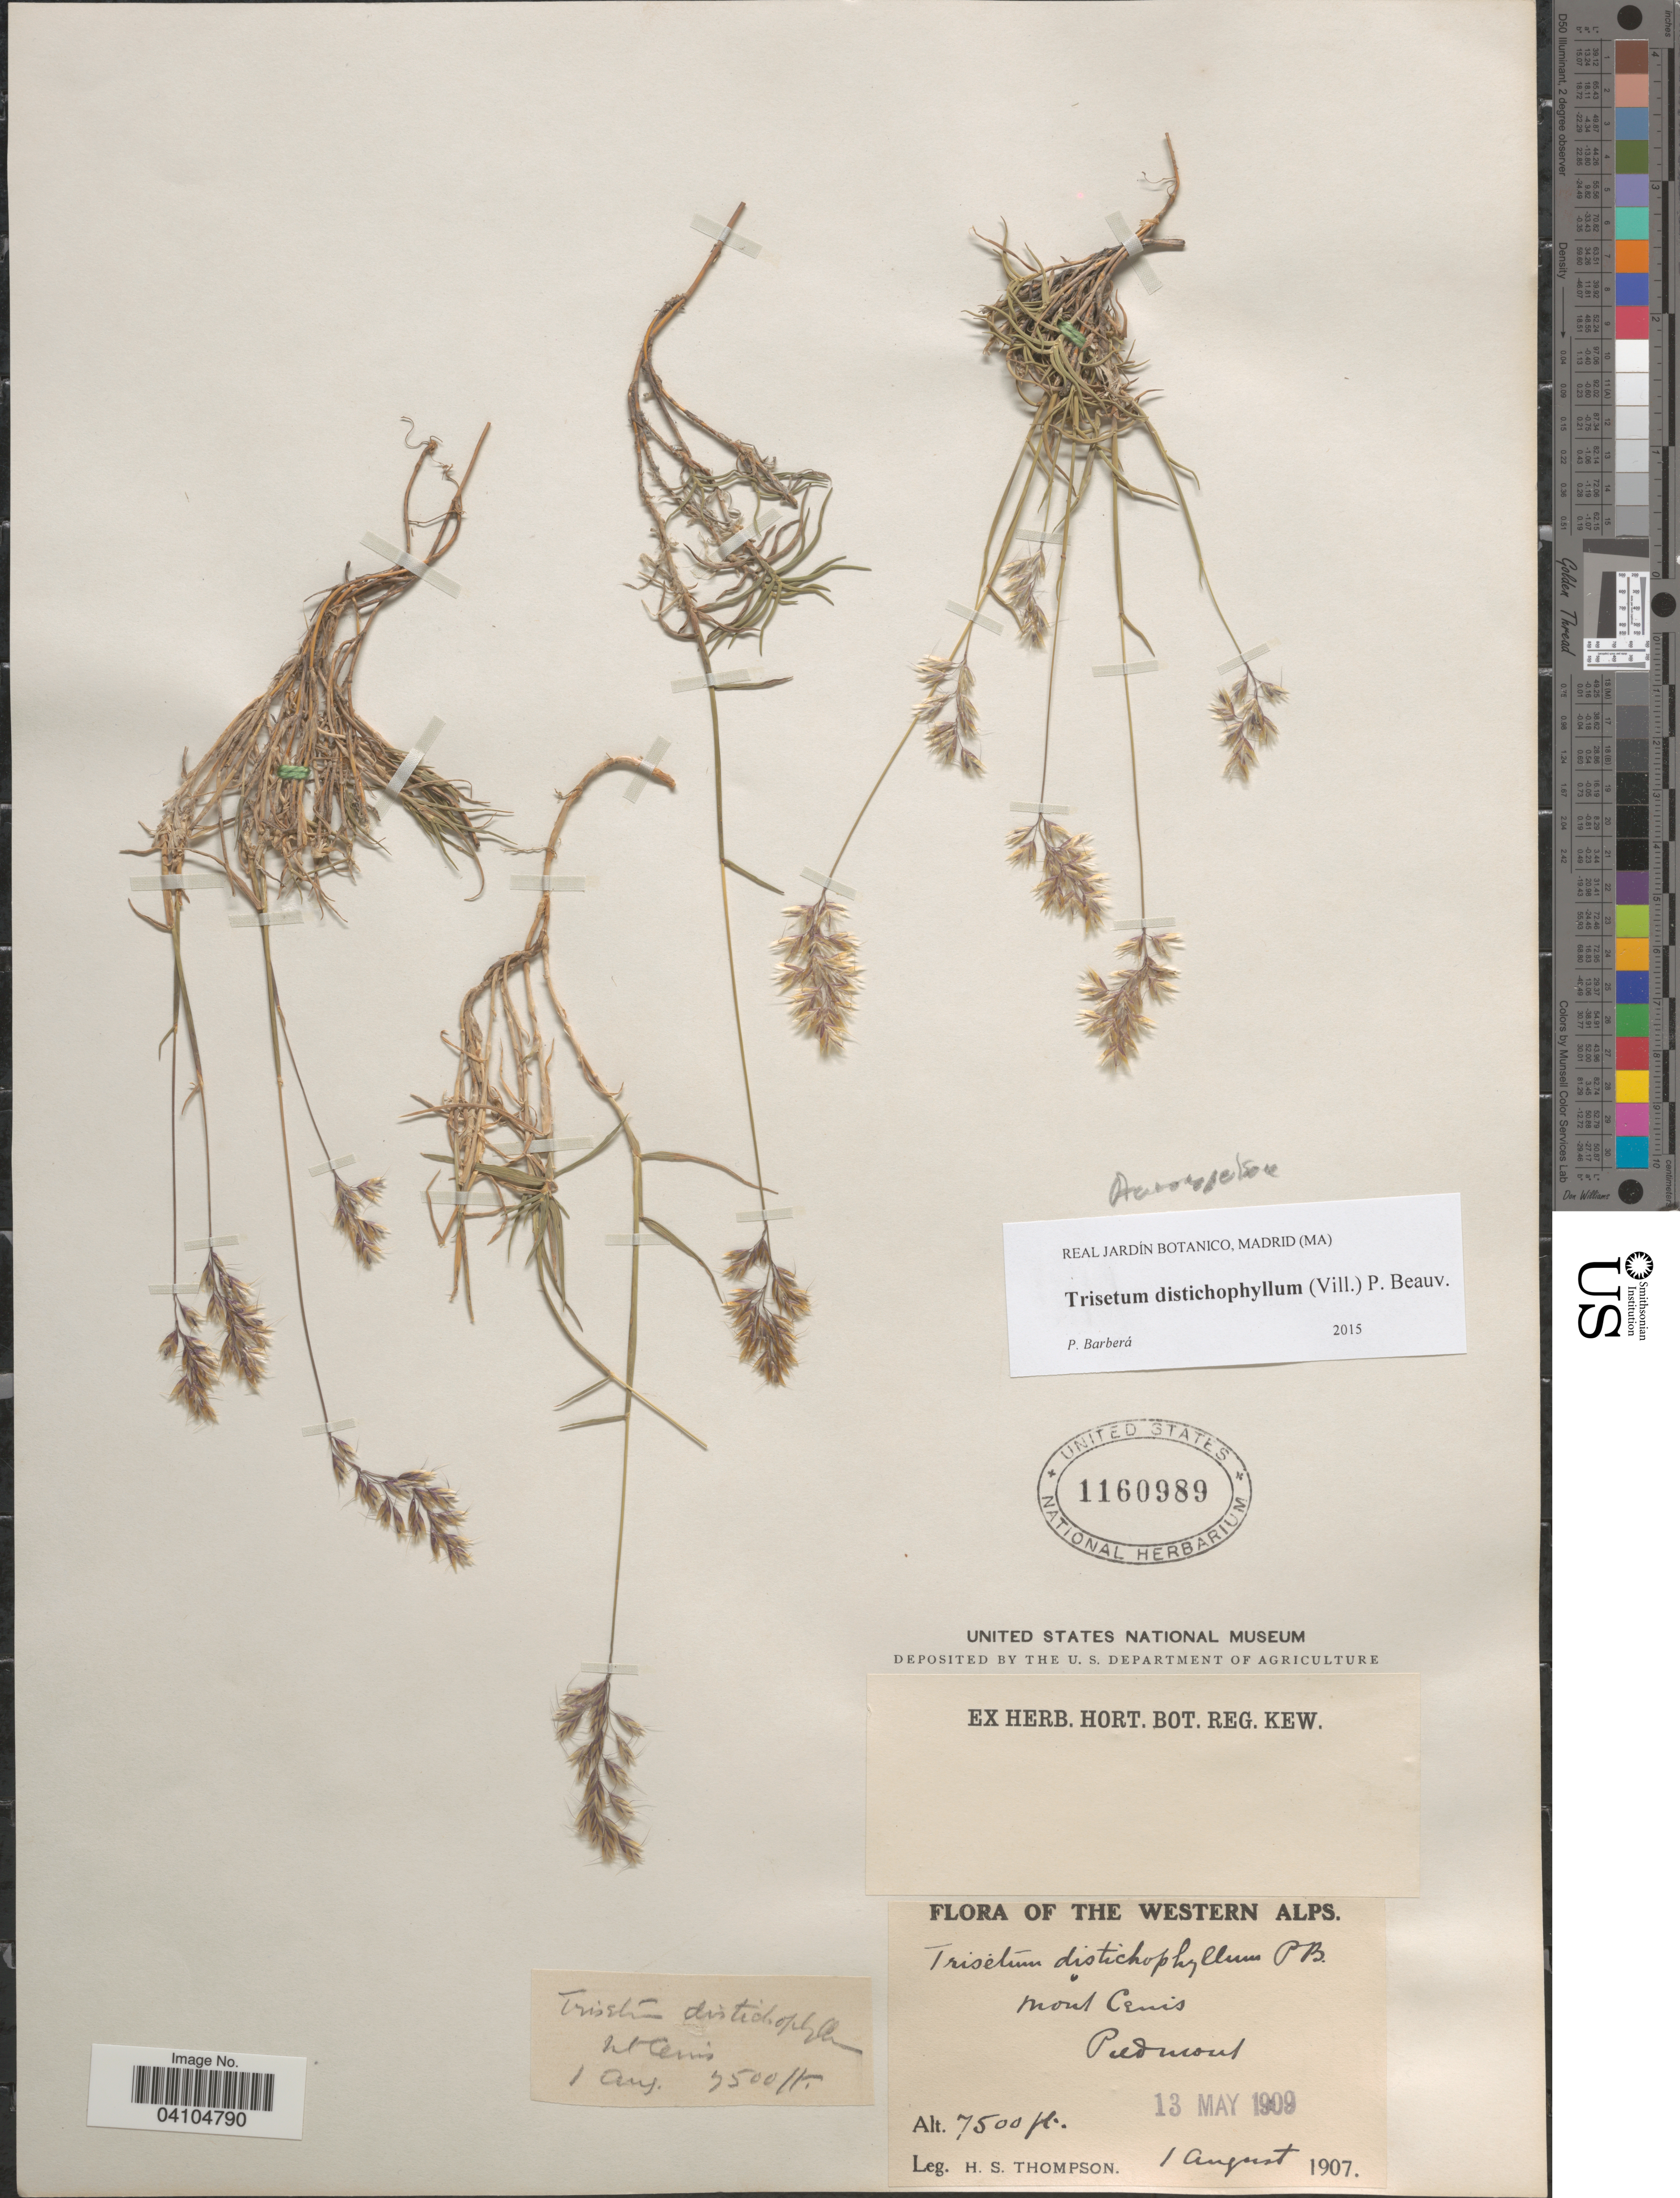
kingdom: Plantae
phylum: Tracheophyta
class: Liliopsida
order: Poales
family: Poaceae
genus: Acrospelion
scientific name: Acrospelion distichophyllum ined.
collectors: H. Thompson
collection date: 1907-08-01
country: Italy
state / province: Piedmont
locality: The Western Alps. Mont Cenis.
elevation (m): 2286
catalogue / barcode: US 1160989